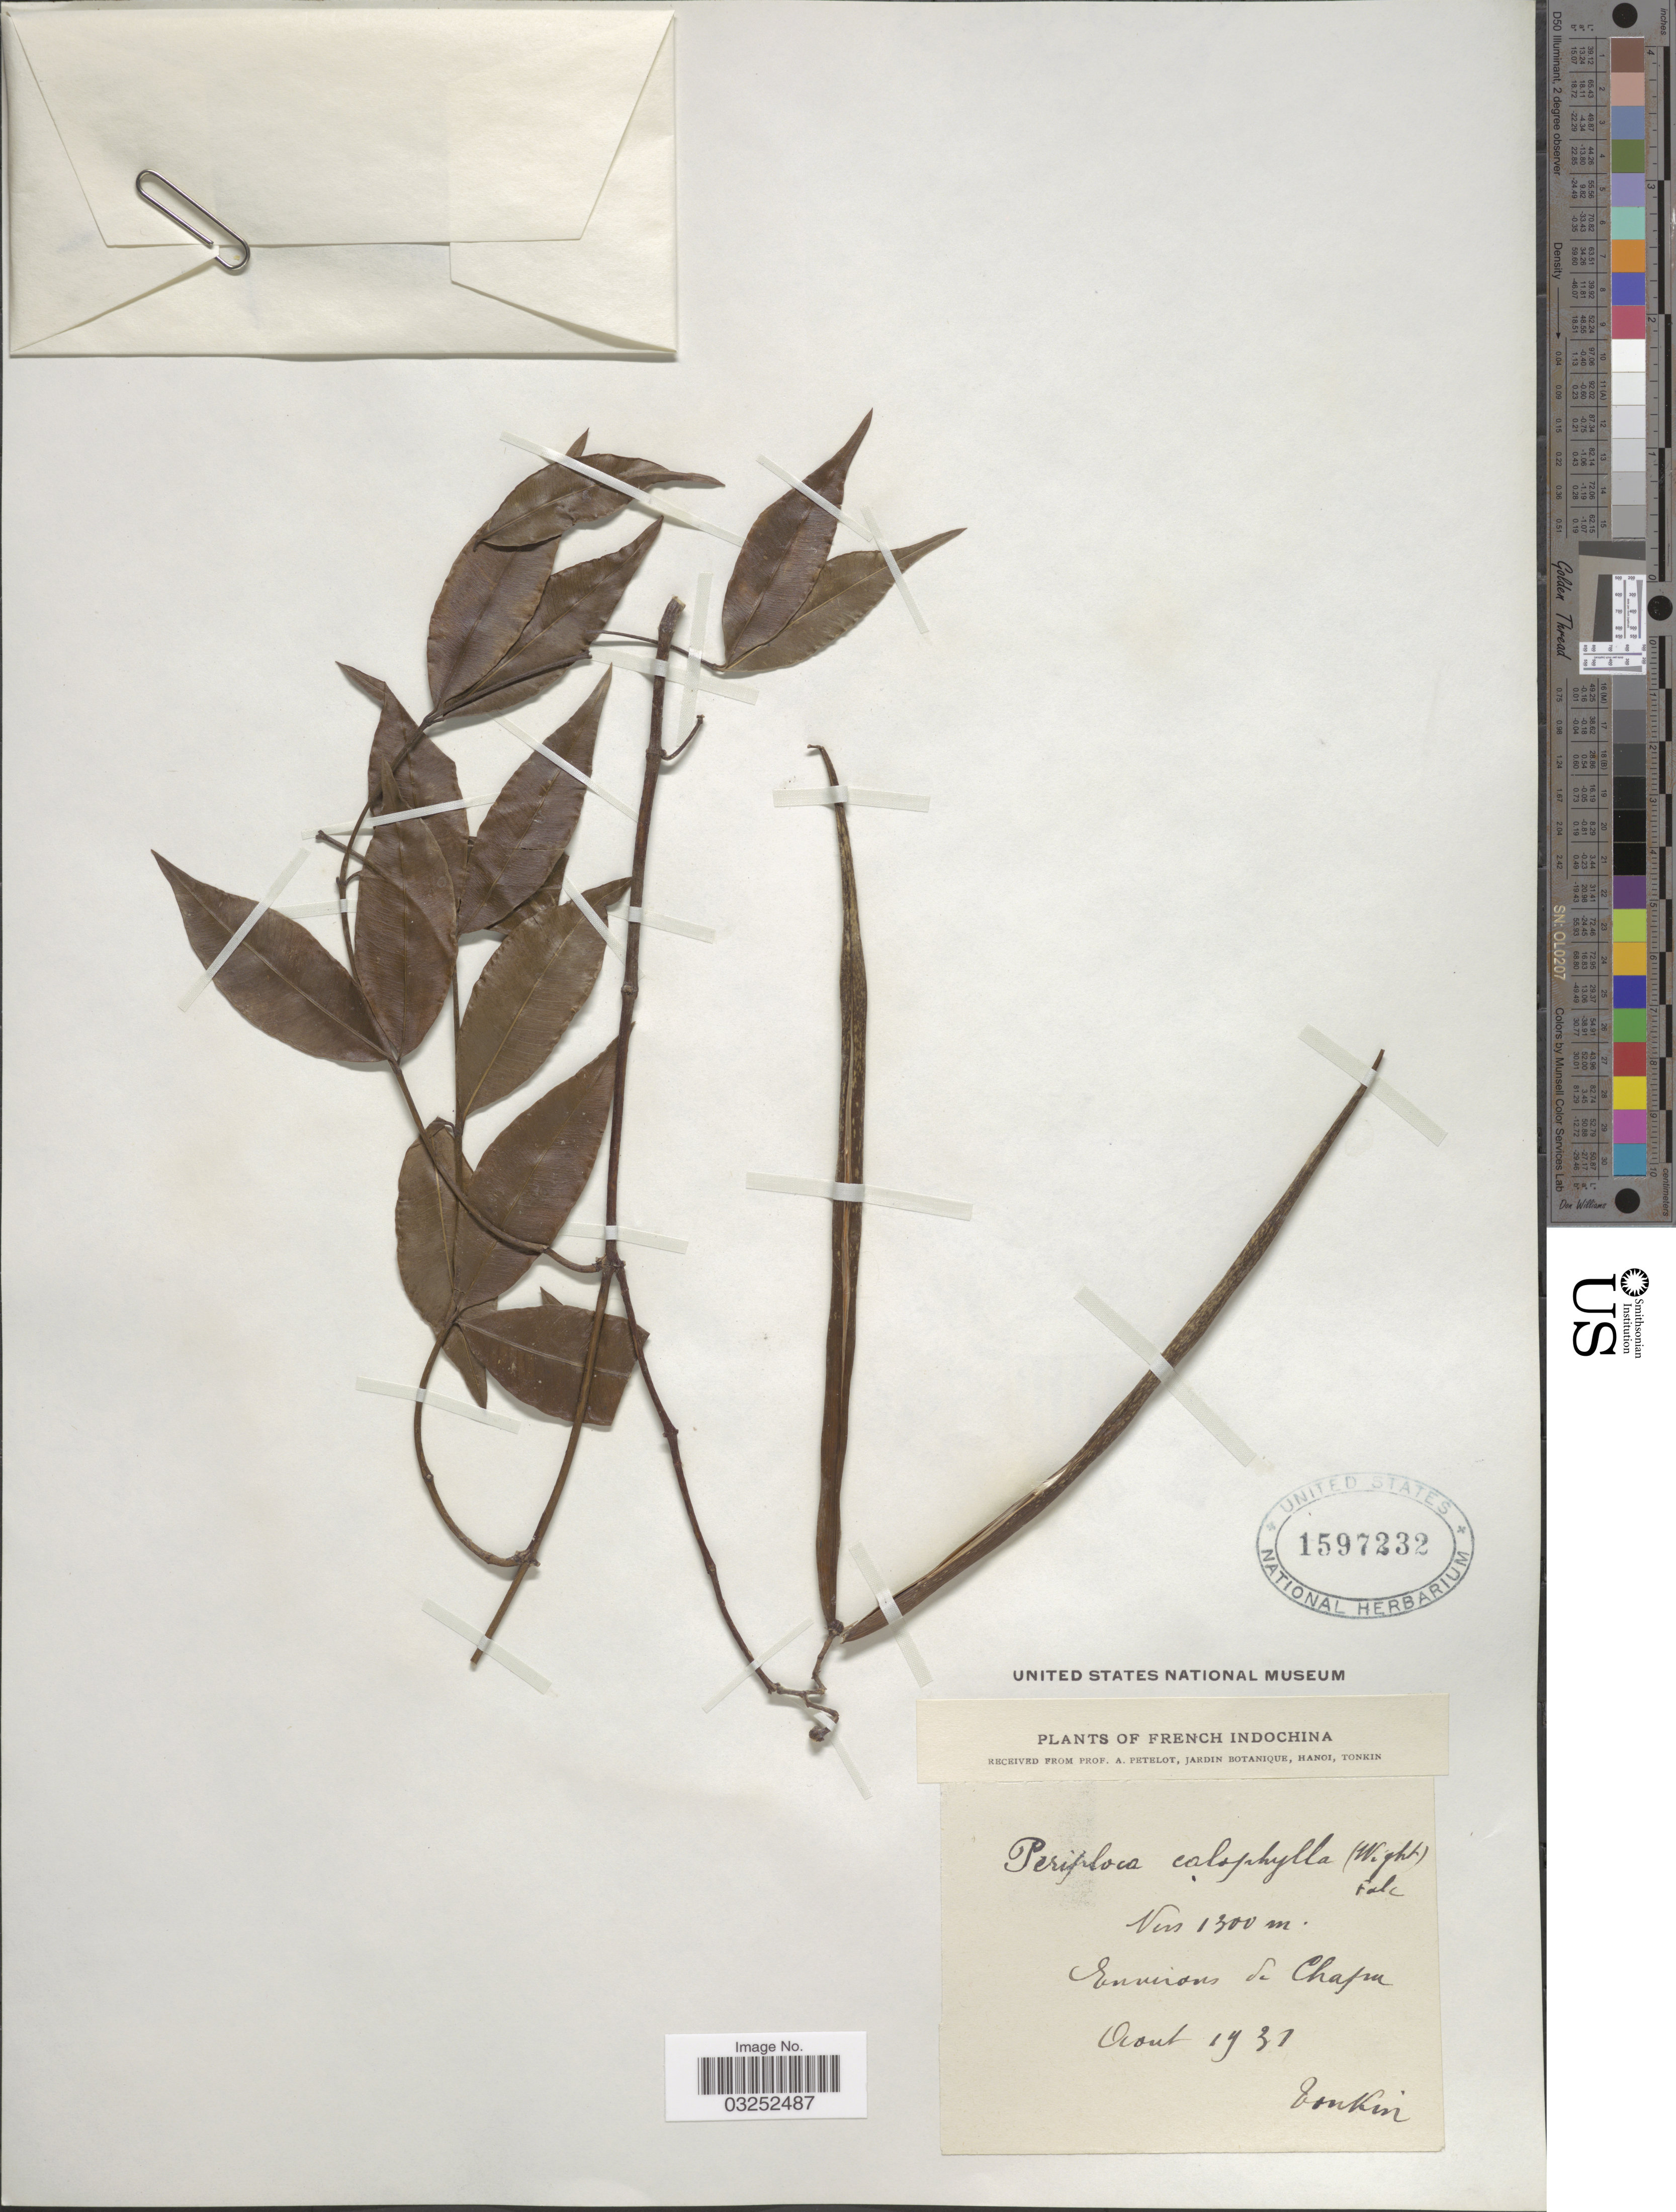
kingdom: Plantae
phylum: Tracheophyta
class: Magnoliopsida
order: Gentianales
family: Apocynaceae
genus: Periploca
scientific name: Periploca calophylla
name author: Rich. & Quart.-Dill.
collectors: P. A. Pételot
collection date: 1931-08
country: Vietnam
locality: French Indochina. Environs de Chapa.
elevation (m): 1300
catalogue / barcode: US 1597232